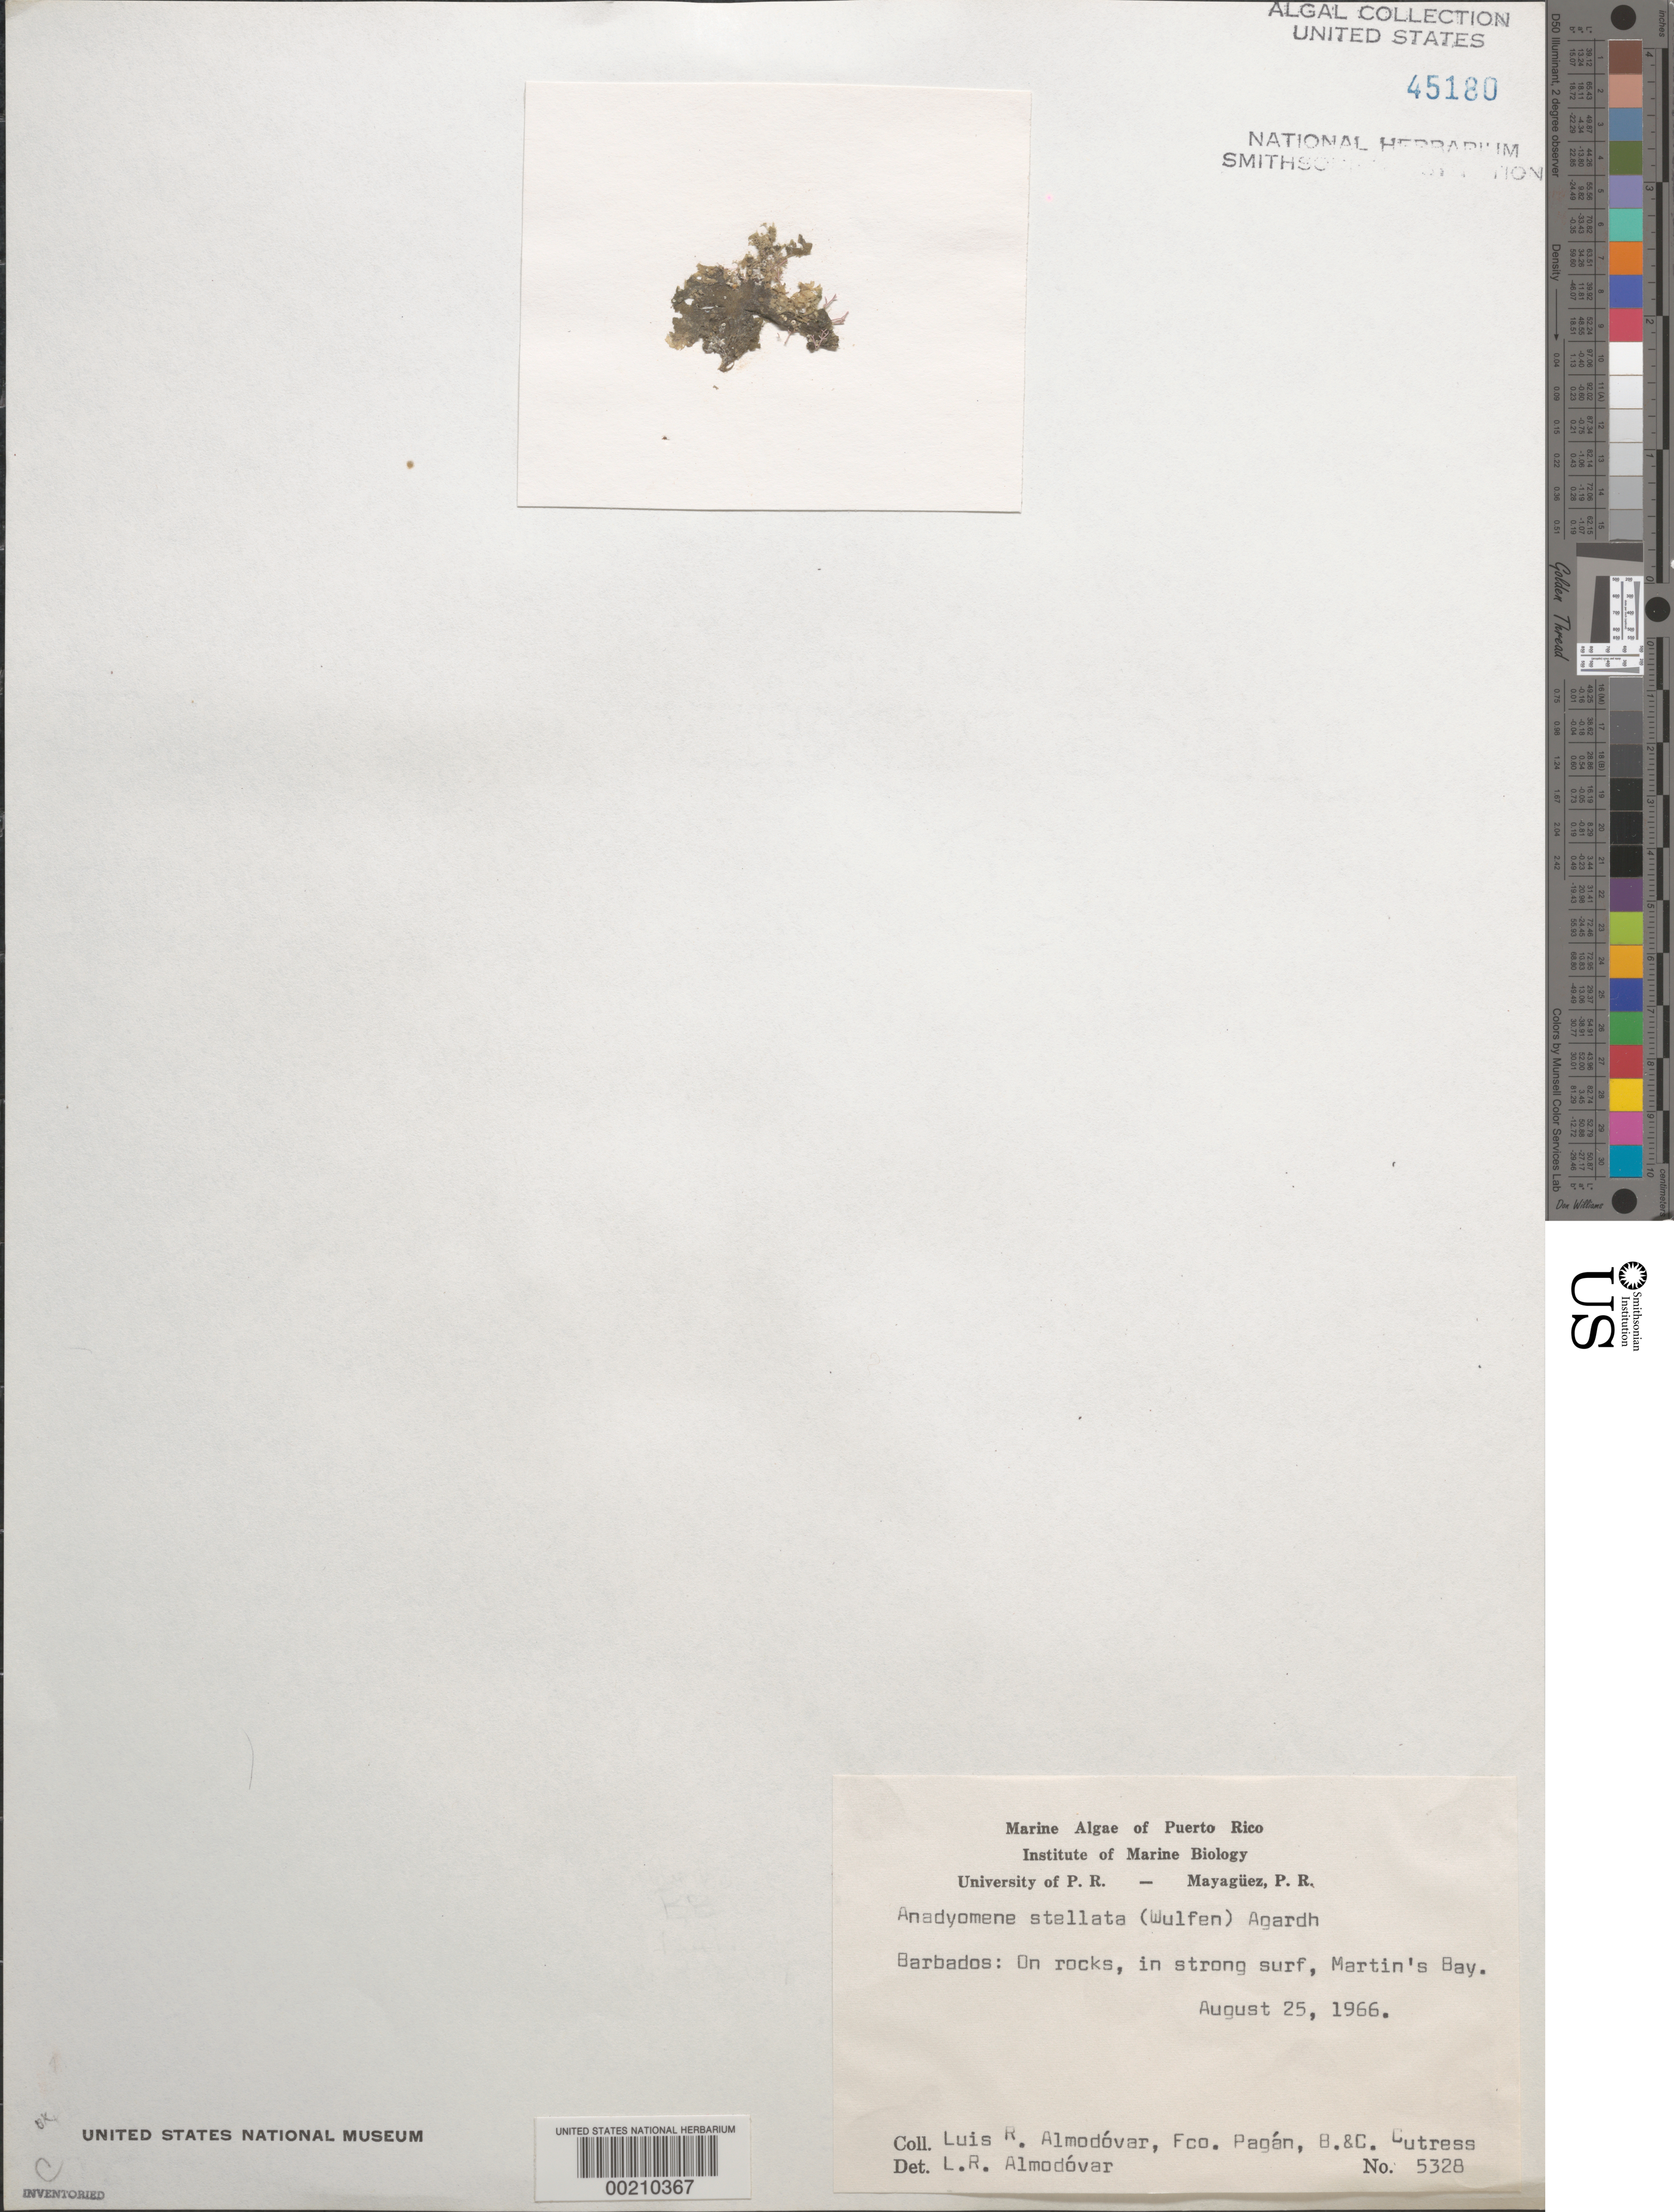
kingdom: Plantae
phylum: Chlorophyta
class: Ulvophyceae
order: Cladophorales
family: Anadyomenaceae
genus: Anadyomene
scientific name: Anadyomene stellata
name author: (Wulfen) C. Agardh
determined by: Almodovar, L. R.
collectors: L. Almodovar, F. Pagan, B. Cutress & C. Cutress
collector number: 5328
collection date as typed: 25 Aug 1966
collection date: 1966-08-25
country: Barbados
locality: Martins Bay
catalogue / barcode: US 45180